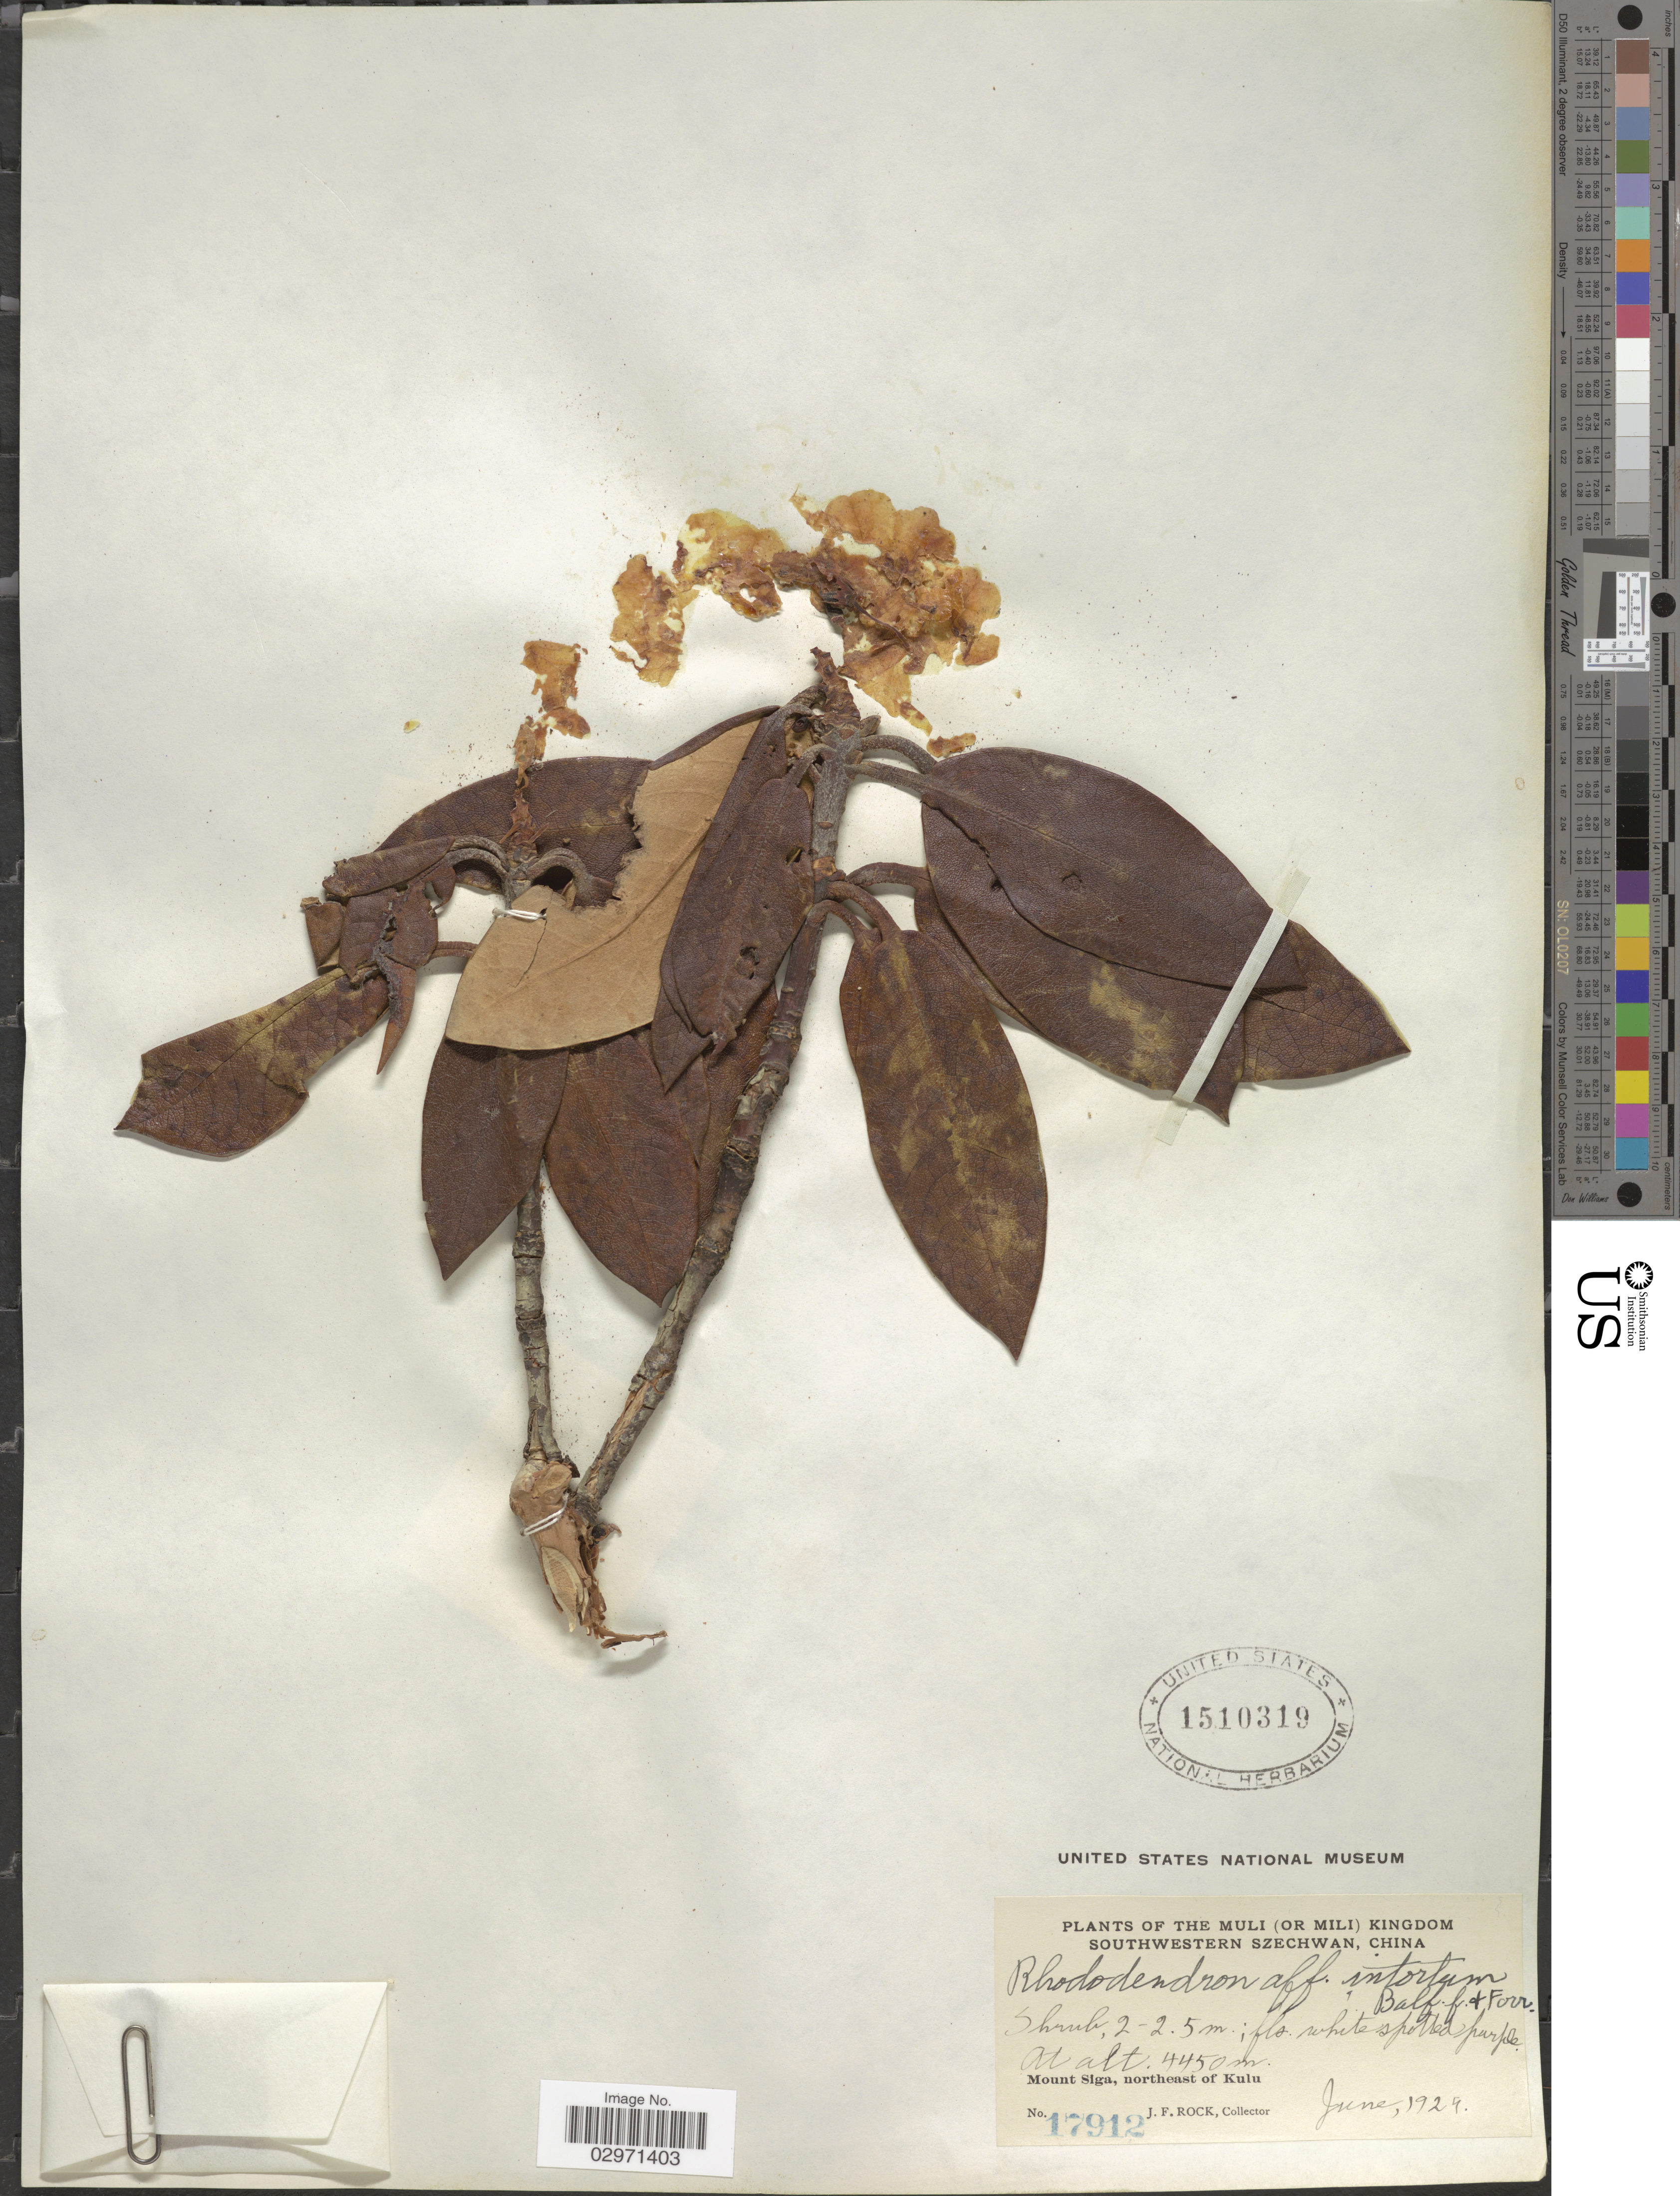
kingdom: Plantae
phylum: Tracheophyta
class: Magnoliopsida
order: Ericales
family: Ericaceae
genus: Rhododendron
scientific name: Rhododendron intortum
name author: Balf. f. & Forrest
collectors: J. Rock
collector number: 17912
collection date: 1929-06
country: China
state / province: Sichuan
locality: Muli (Or Mili) Kingdom Southwestern Szechwan. Mount Siga, northeast of Kulu.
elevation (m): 4450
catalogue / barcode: US 1510319